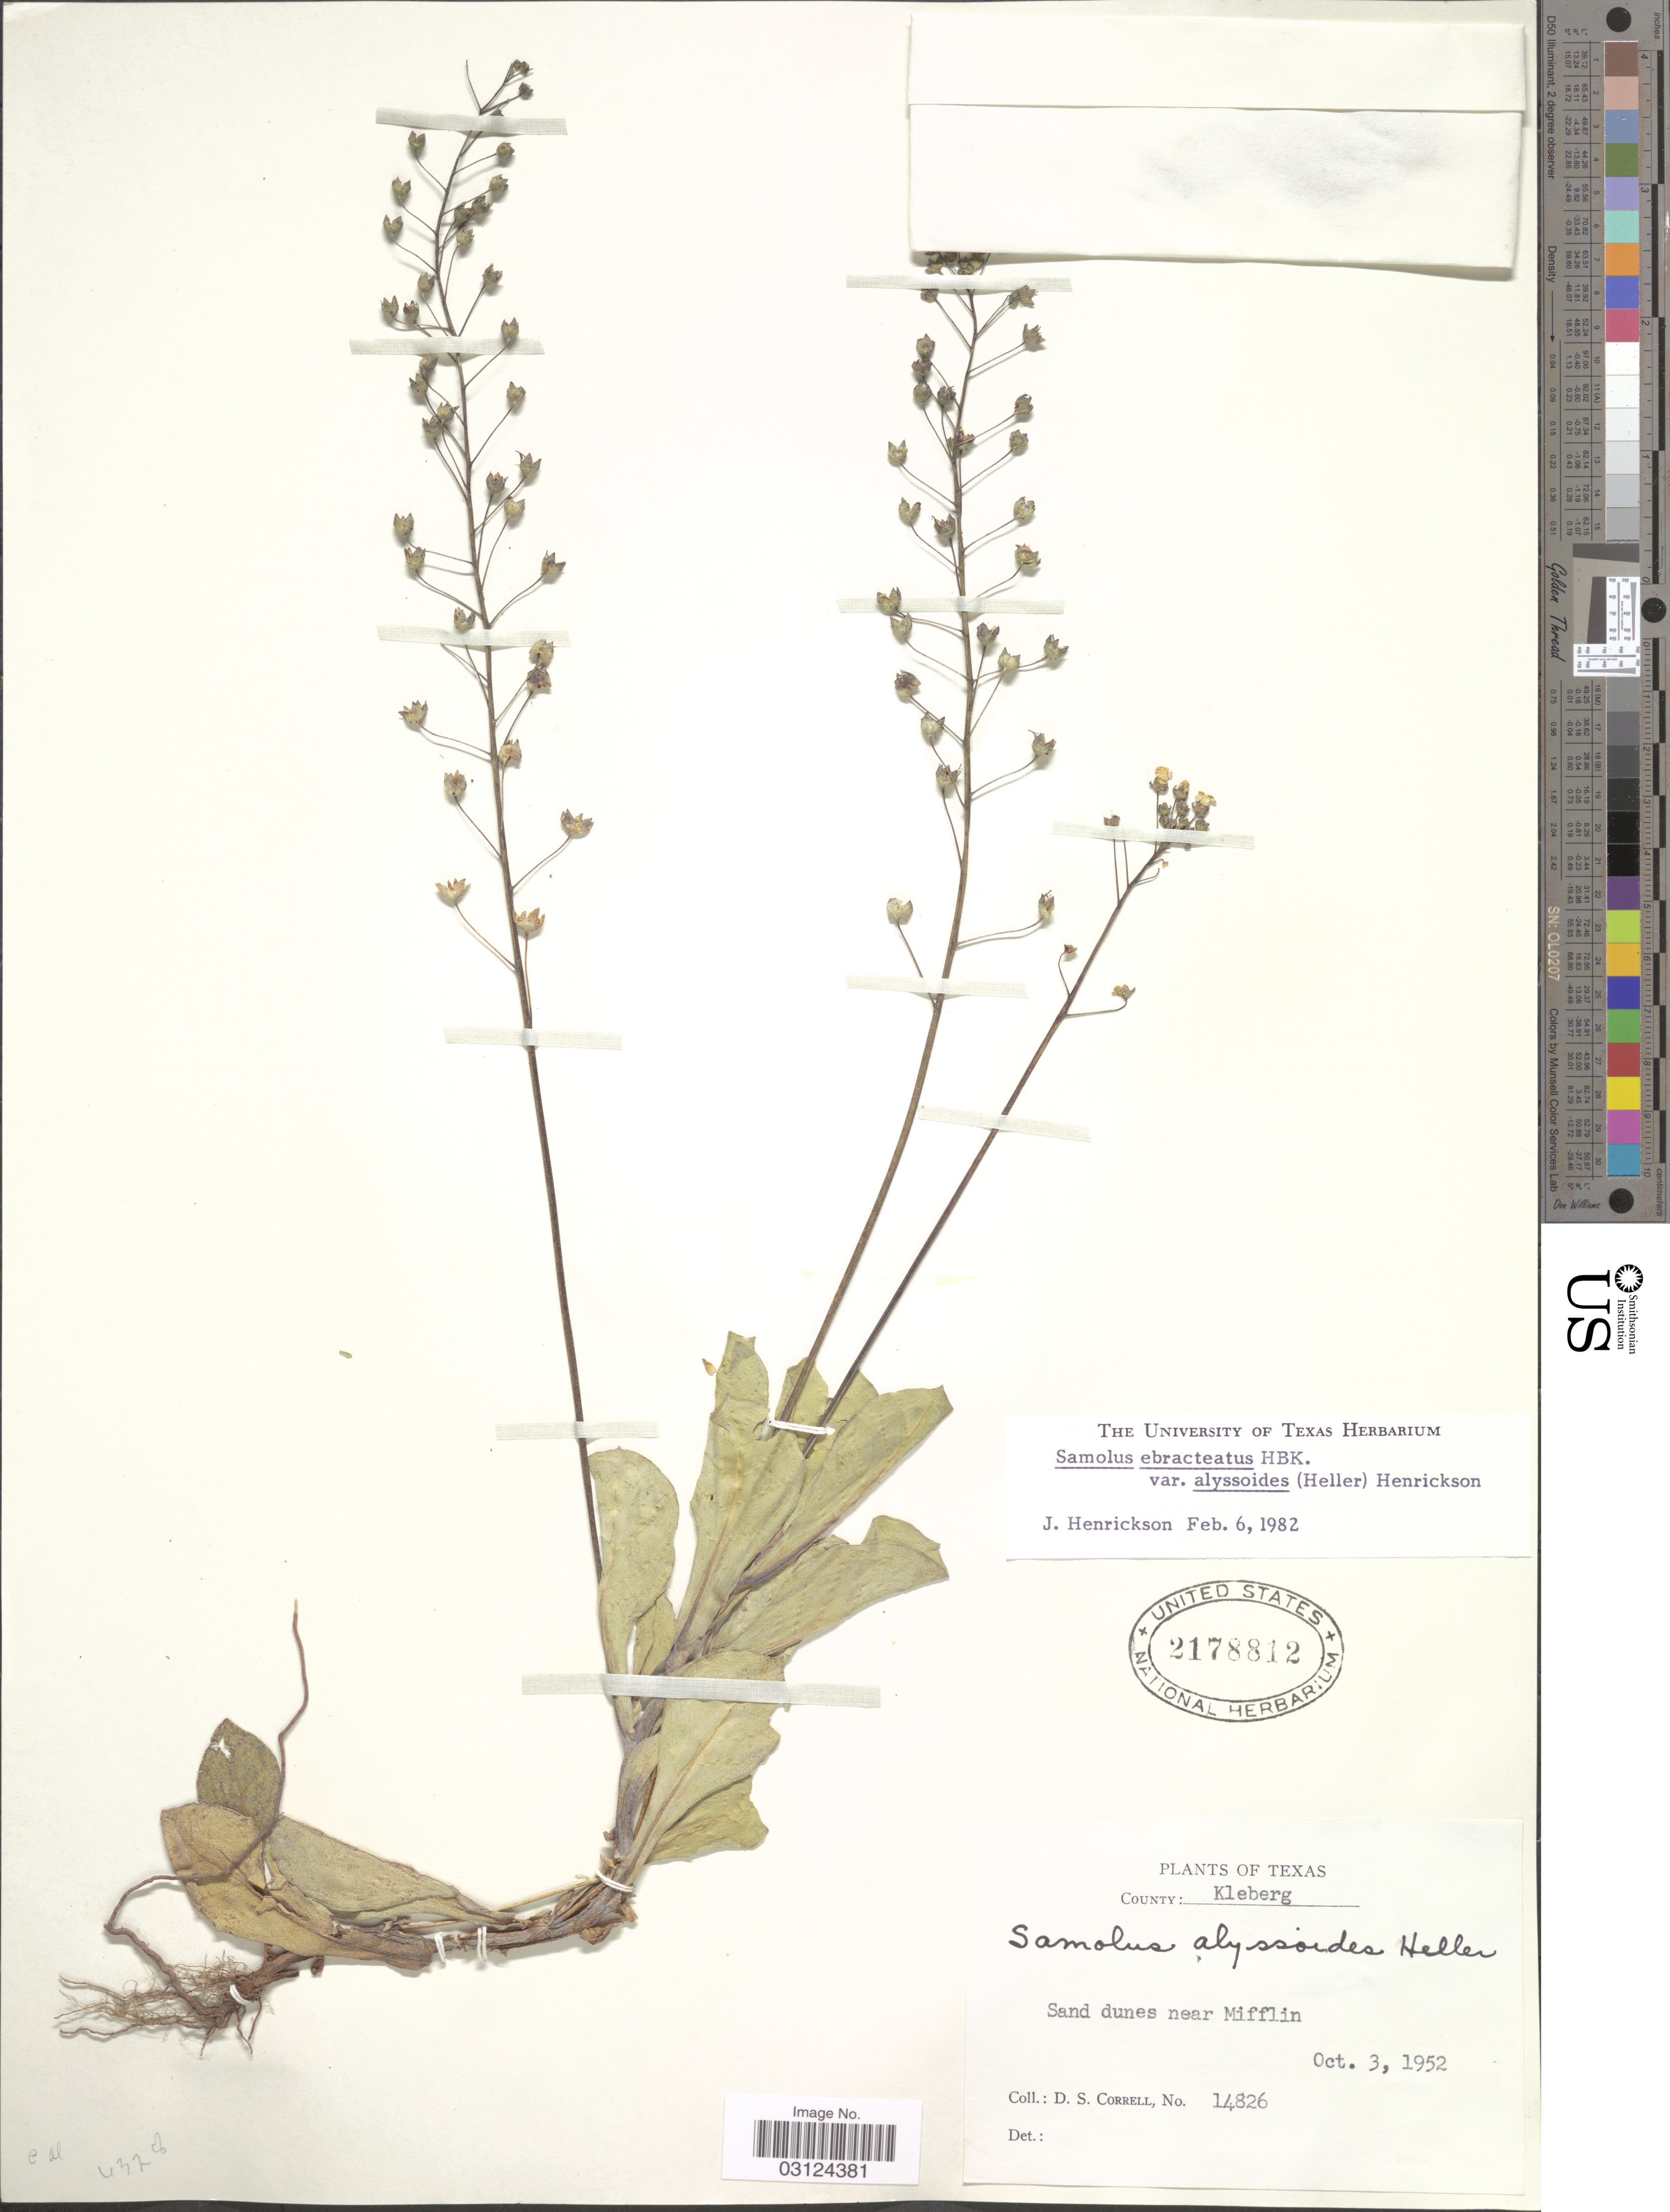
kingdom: Plantae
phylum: Tracheophyta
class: Magnoliopsida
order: Ericales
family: Primulaceae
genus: Samolus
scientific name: Samolus ebracteatus subsp. alyssoides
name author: (A. Heller) R. Knuth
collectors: D. S. Correll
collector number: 14826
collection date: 1952-10-03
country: United States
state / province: Texas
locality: County: Kleberg, Sand dunes near Mifflin.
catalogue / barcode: US 2178812